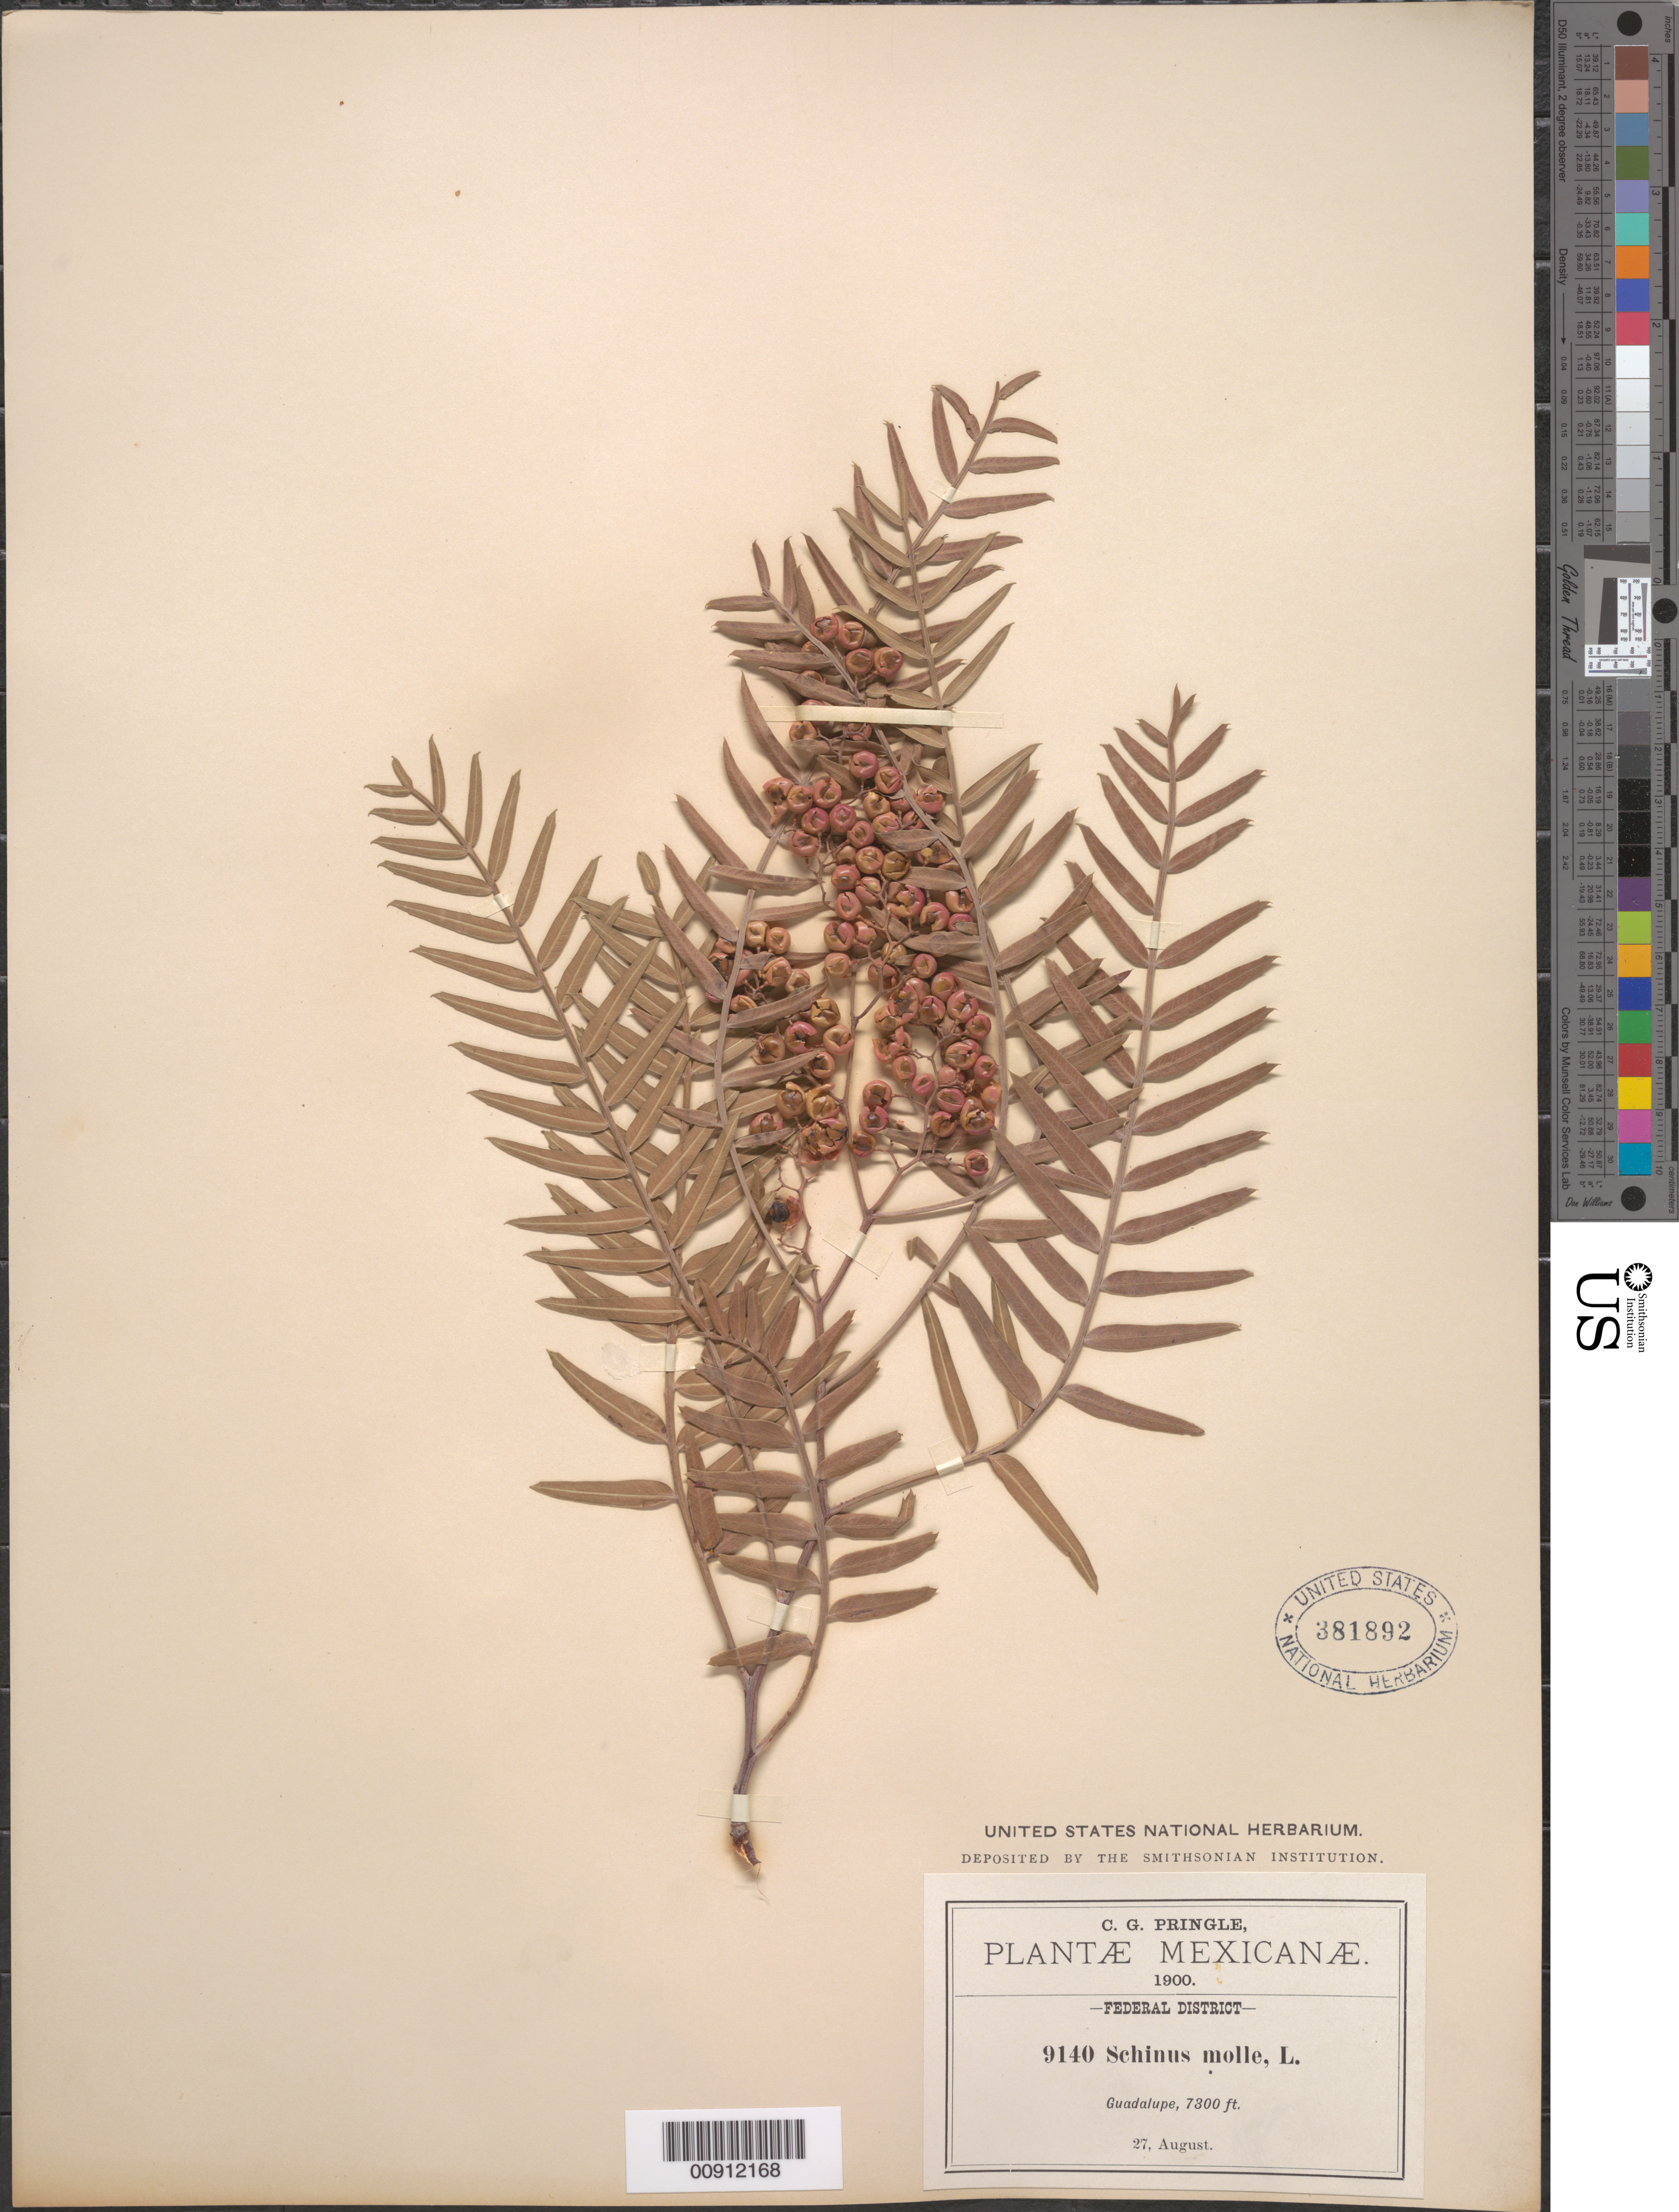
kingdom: Plantae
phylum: Tracheophyta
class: Magnoliopsida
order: Sapindales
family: Anacardiaceae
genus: Schinus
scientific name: Schinus areira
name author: L.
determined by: Mitchell, John D.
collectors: C. G. Pringle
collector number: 9140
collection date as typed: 27 Aug 1900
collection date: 1900-08-27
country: Mexico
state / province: Distrito Federal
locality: Guadalupe, Federal District.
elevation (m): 2225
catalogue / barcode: US 381892